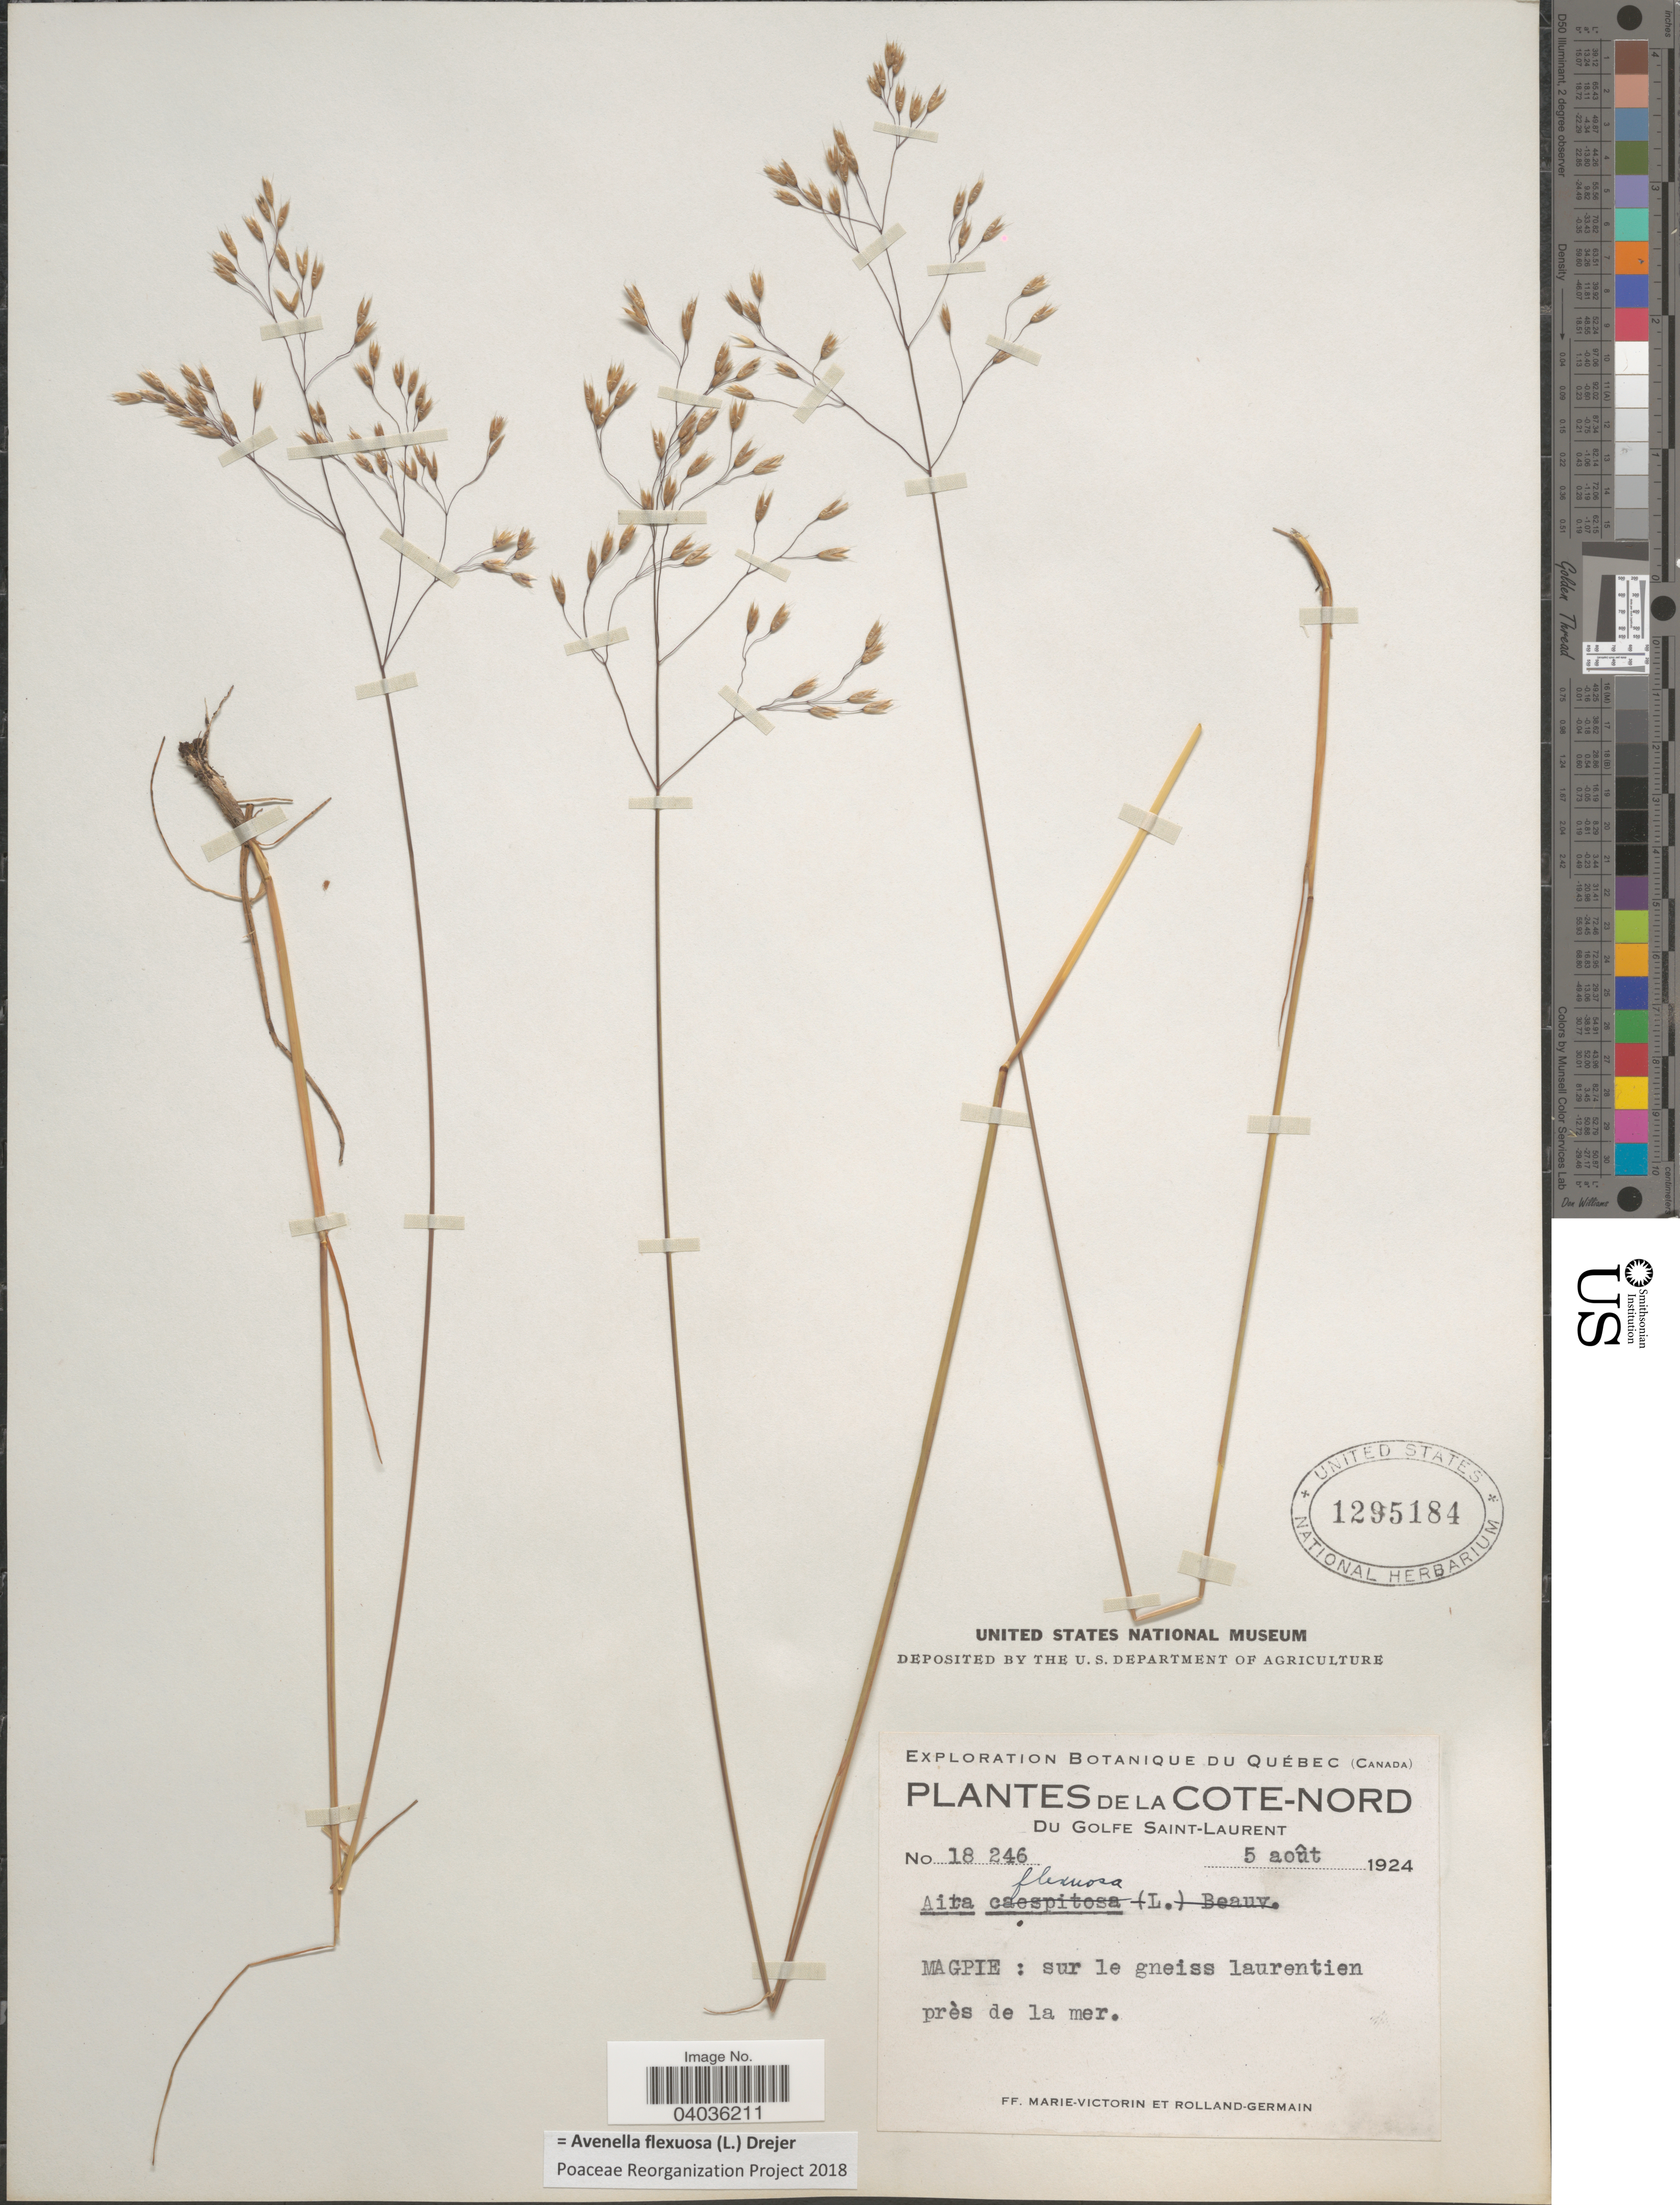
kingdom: Plantae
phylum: Tracheophyta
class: Liliopsida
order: Poales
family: Poaceae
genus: Avenella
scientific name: Avenella flexuosa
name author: (L.) Drejer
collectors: F. Marie-Victorin & Rolland-Germain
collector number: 18246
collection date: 1924-08-05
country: Canada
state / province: Quebec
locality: Cote-Nord. Du Golfe Saint-Laurent. Magpie.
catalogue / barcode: US 1295184